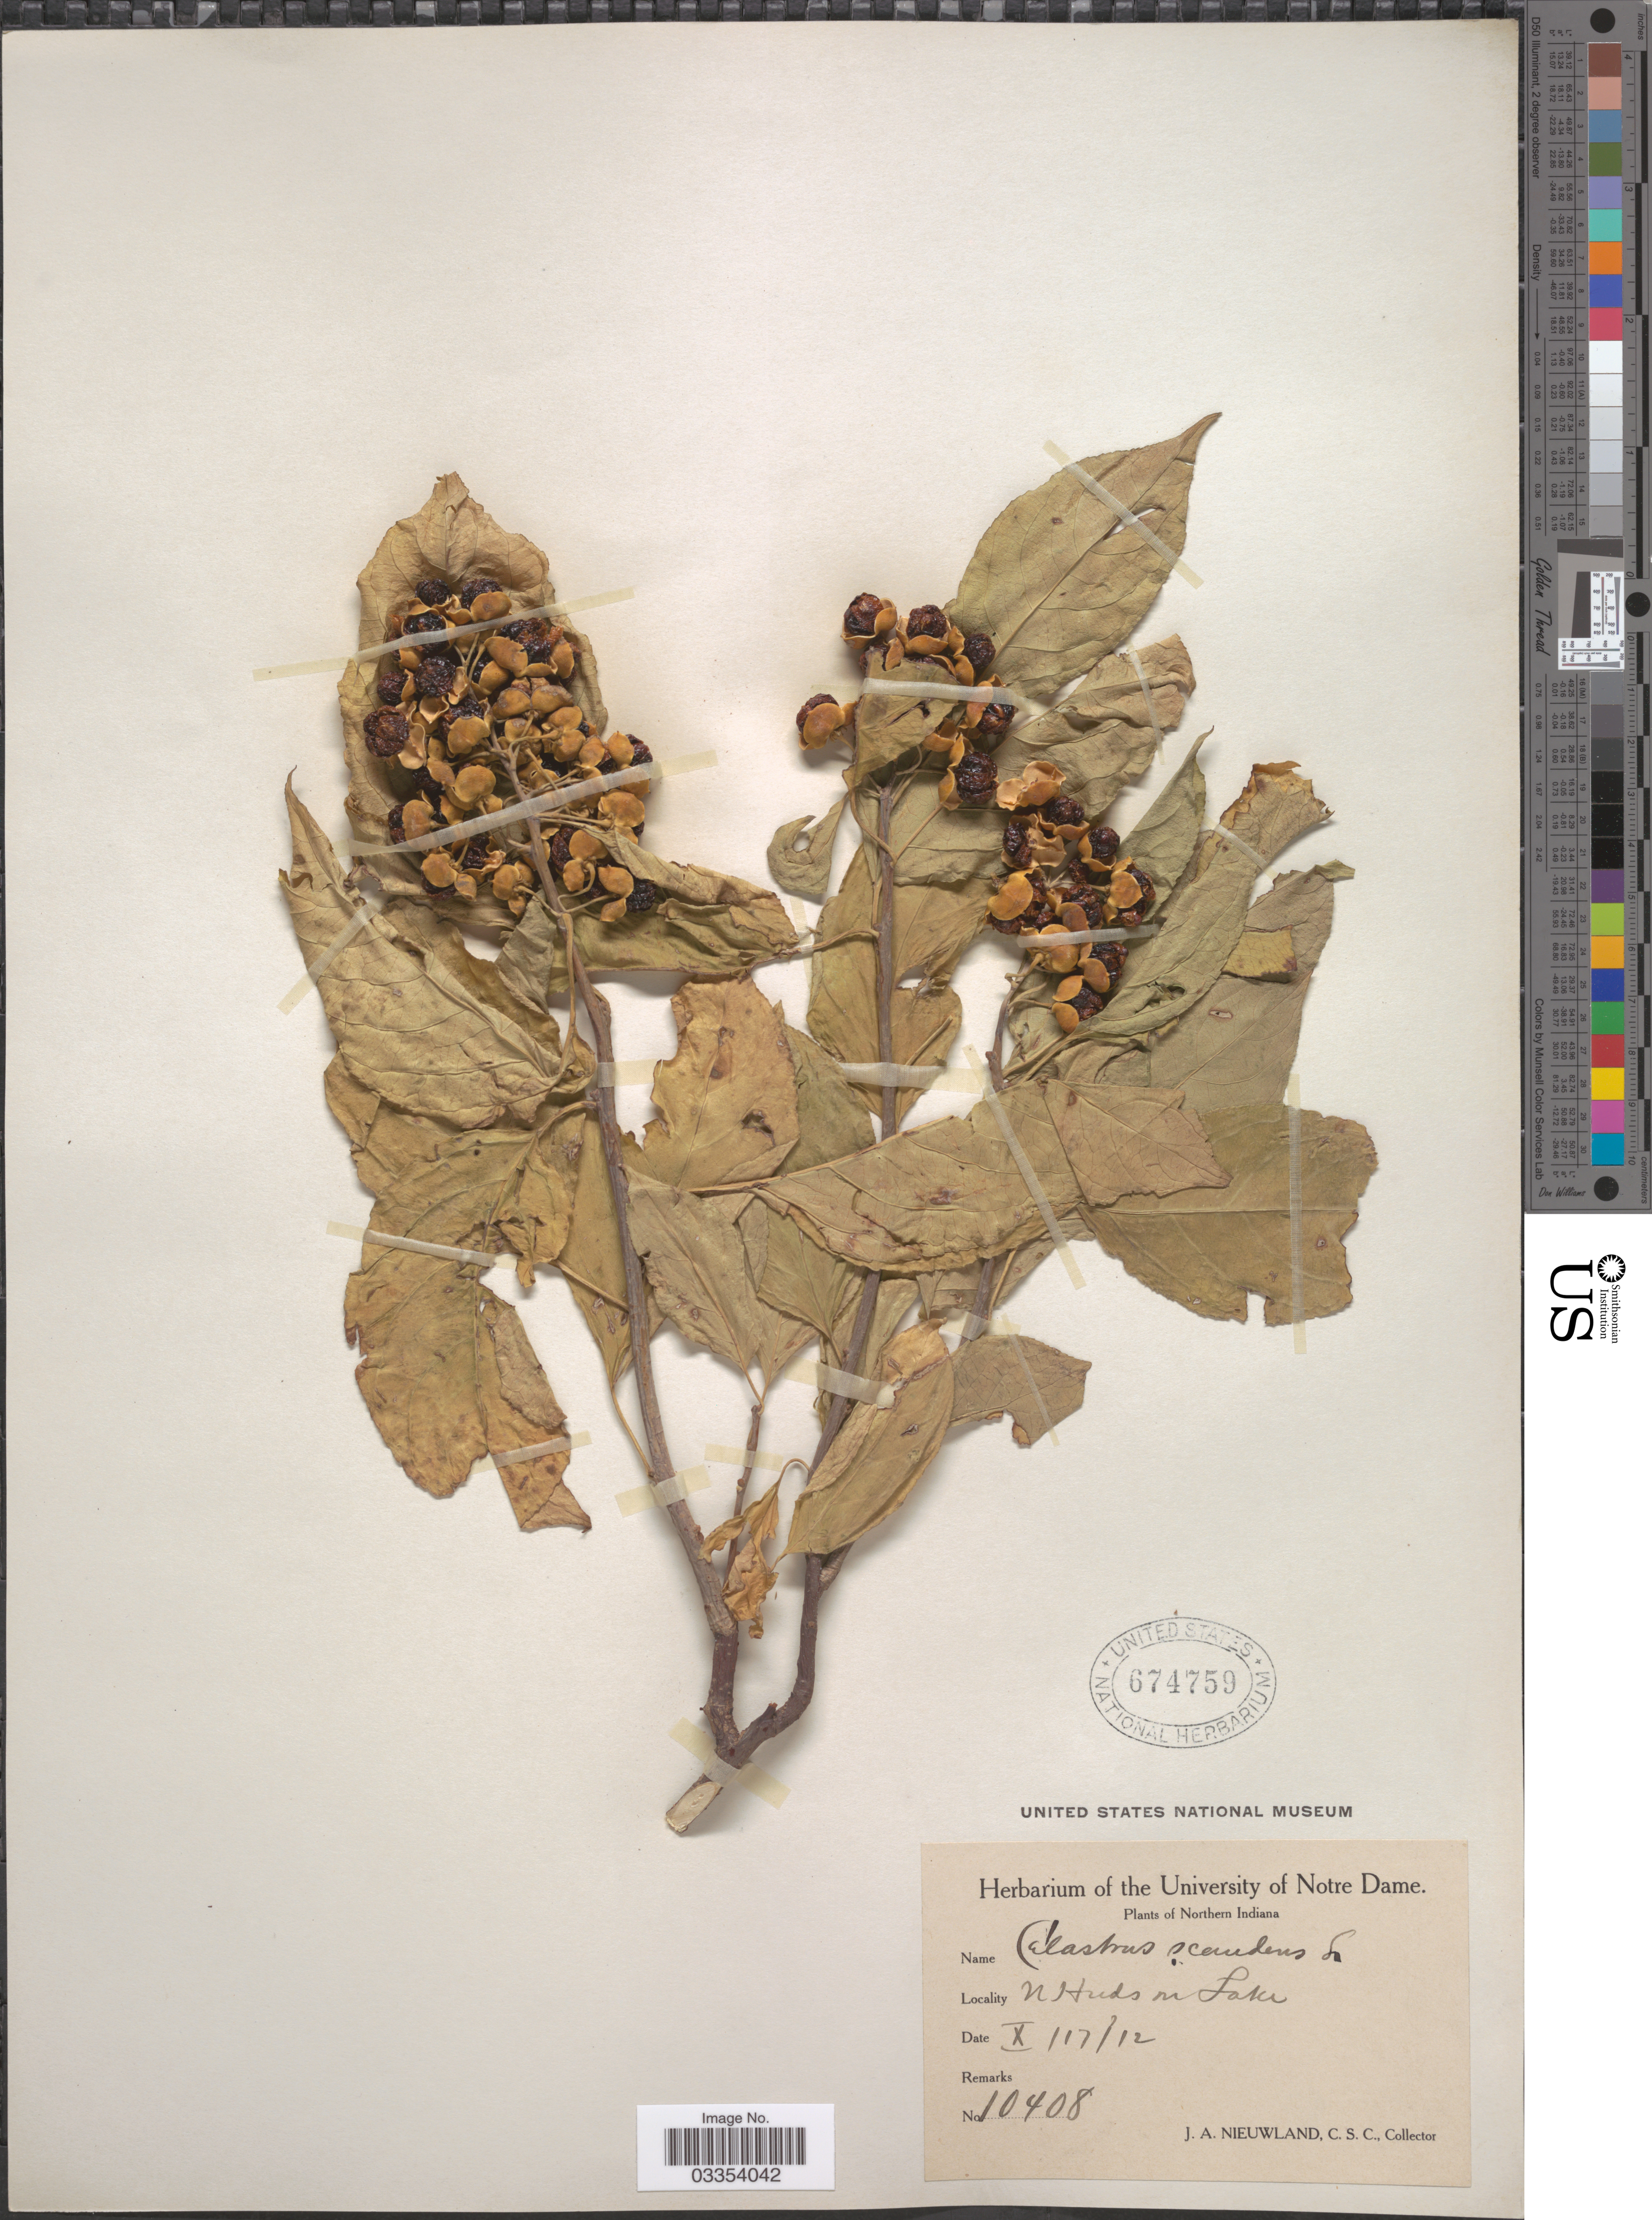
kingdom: Plantae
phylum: Tracheophyta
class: Magnoliopsida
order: Celastrales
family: Celastraceae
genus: Celastrus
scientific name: Celastrus scandens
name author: L.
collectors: J. A. Nieuwland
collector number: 10408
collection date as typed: Transcribed d/m/y: 17/10/12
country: United States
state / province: Indiana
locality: Northern Indiana. N. Hudson Lake.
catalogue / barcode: US 674759